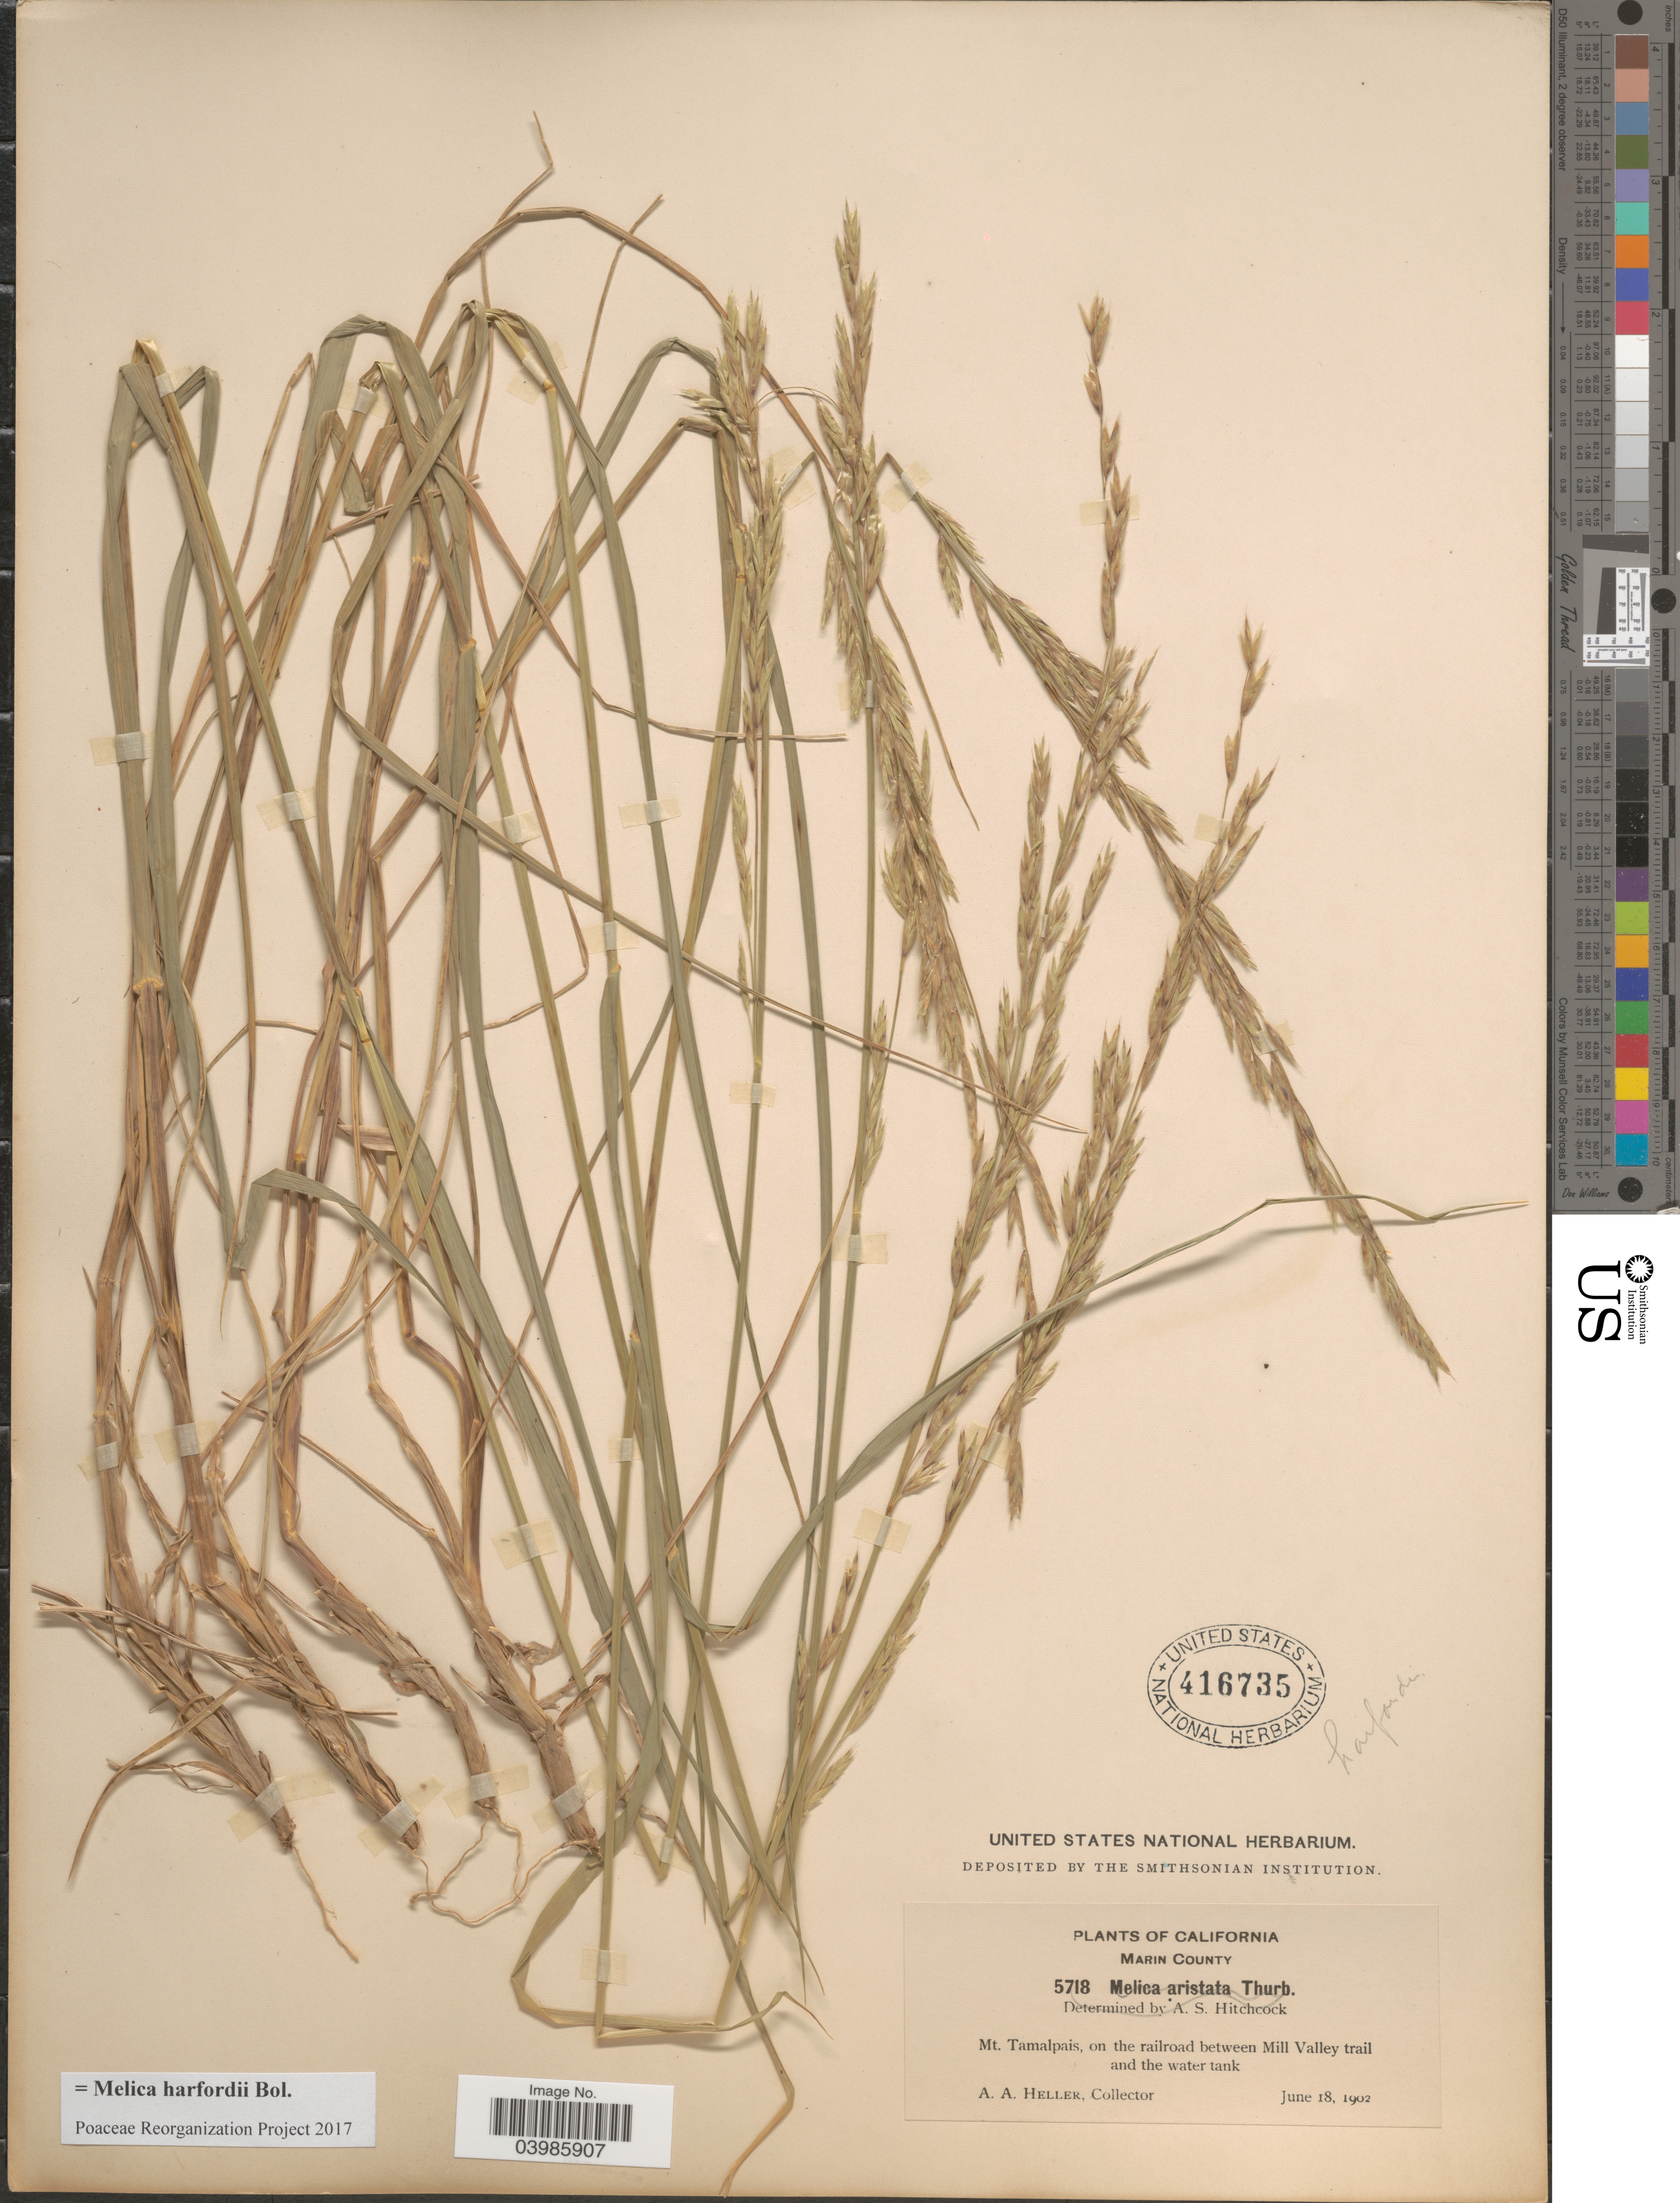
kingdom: Plantae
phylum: Tracheophyta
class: Liliopsida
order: Poales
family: Poaceae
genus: Melica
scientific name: Melica harfordii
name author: Bol.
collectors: A. A. Heller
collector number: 5718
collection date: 1902-06-18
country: United States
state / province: California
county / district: Marin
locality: Marin County. Mt. Tamalpais, on the railroad between Mill Valley trail and the water tank.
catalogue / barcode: US 416735